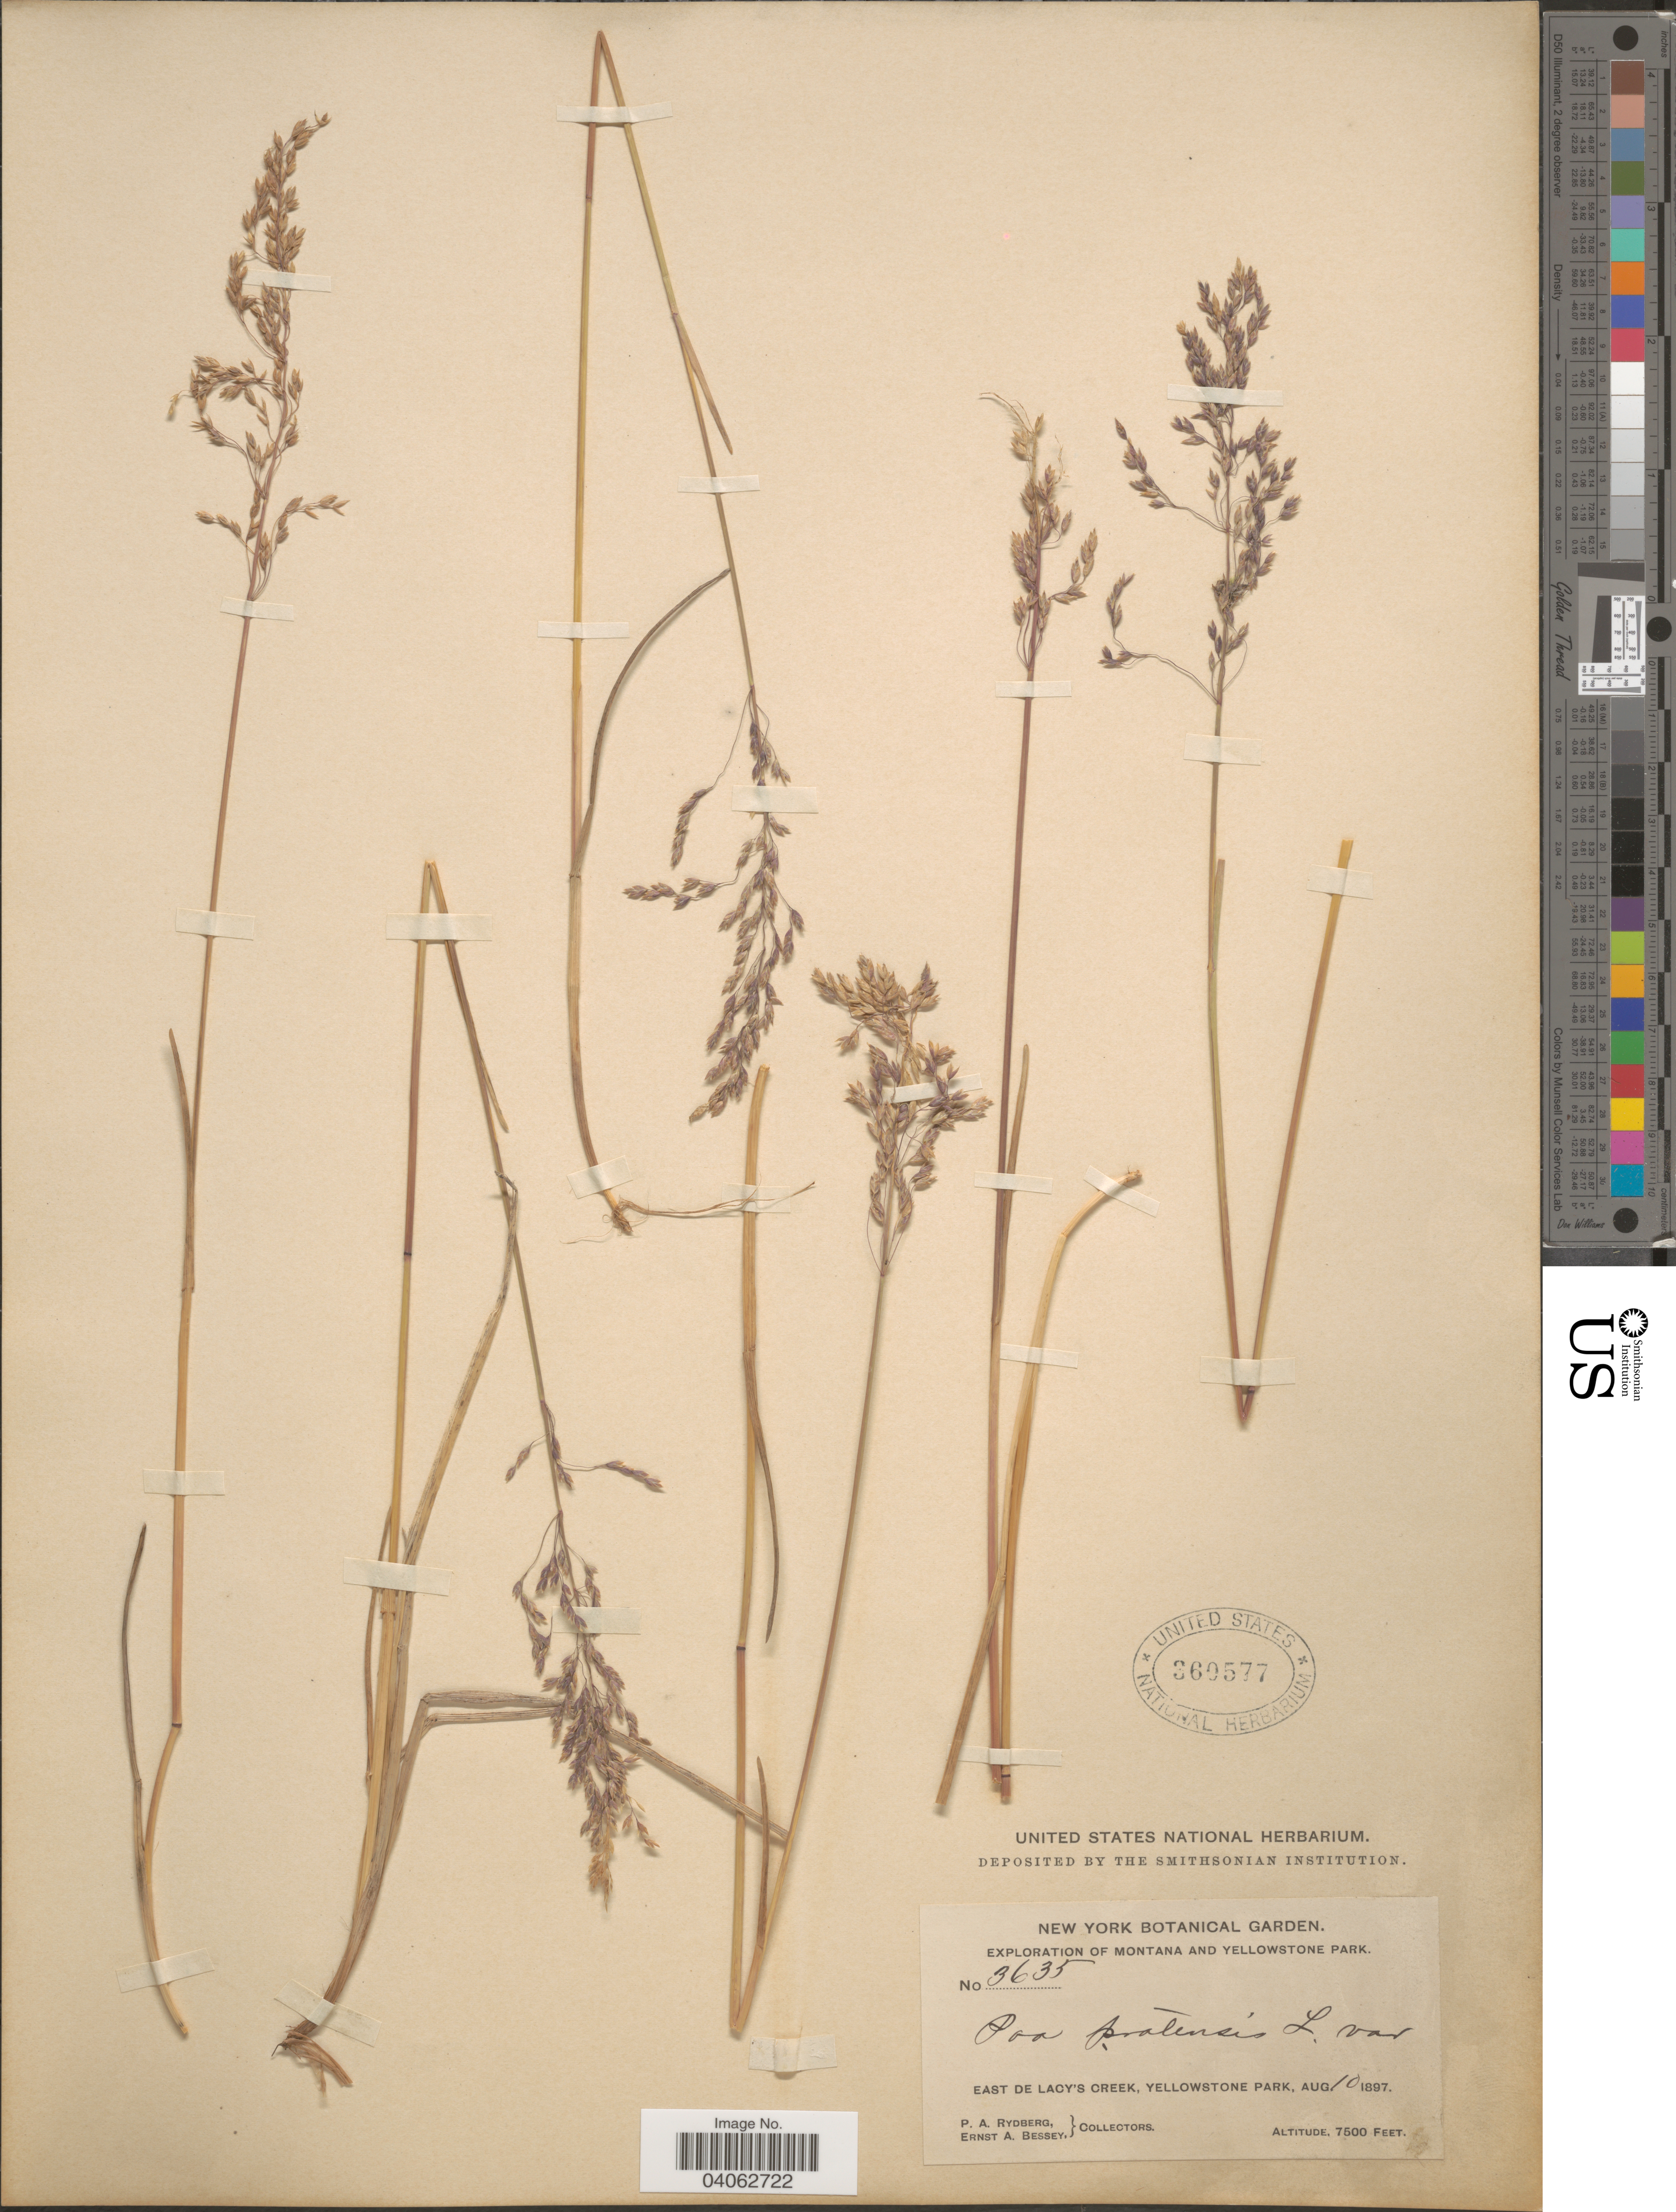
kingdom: Plantae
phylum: Tracheophyta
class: Liliopsida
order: Poales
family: Poaceae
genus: Poa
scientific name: Poa pratensis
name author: L.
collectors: P. A. Rydberg & E. A. Bessey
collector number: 3635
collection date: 1897-08-10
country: United States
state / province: Wyoming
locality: Yellowstone Park. East de Lacy's Creek, Yellowstone Park.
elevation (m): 2286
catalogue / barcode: US 360577